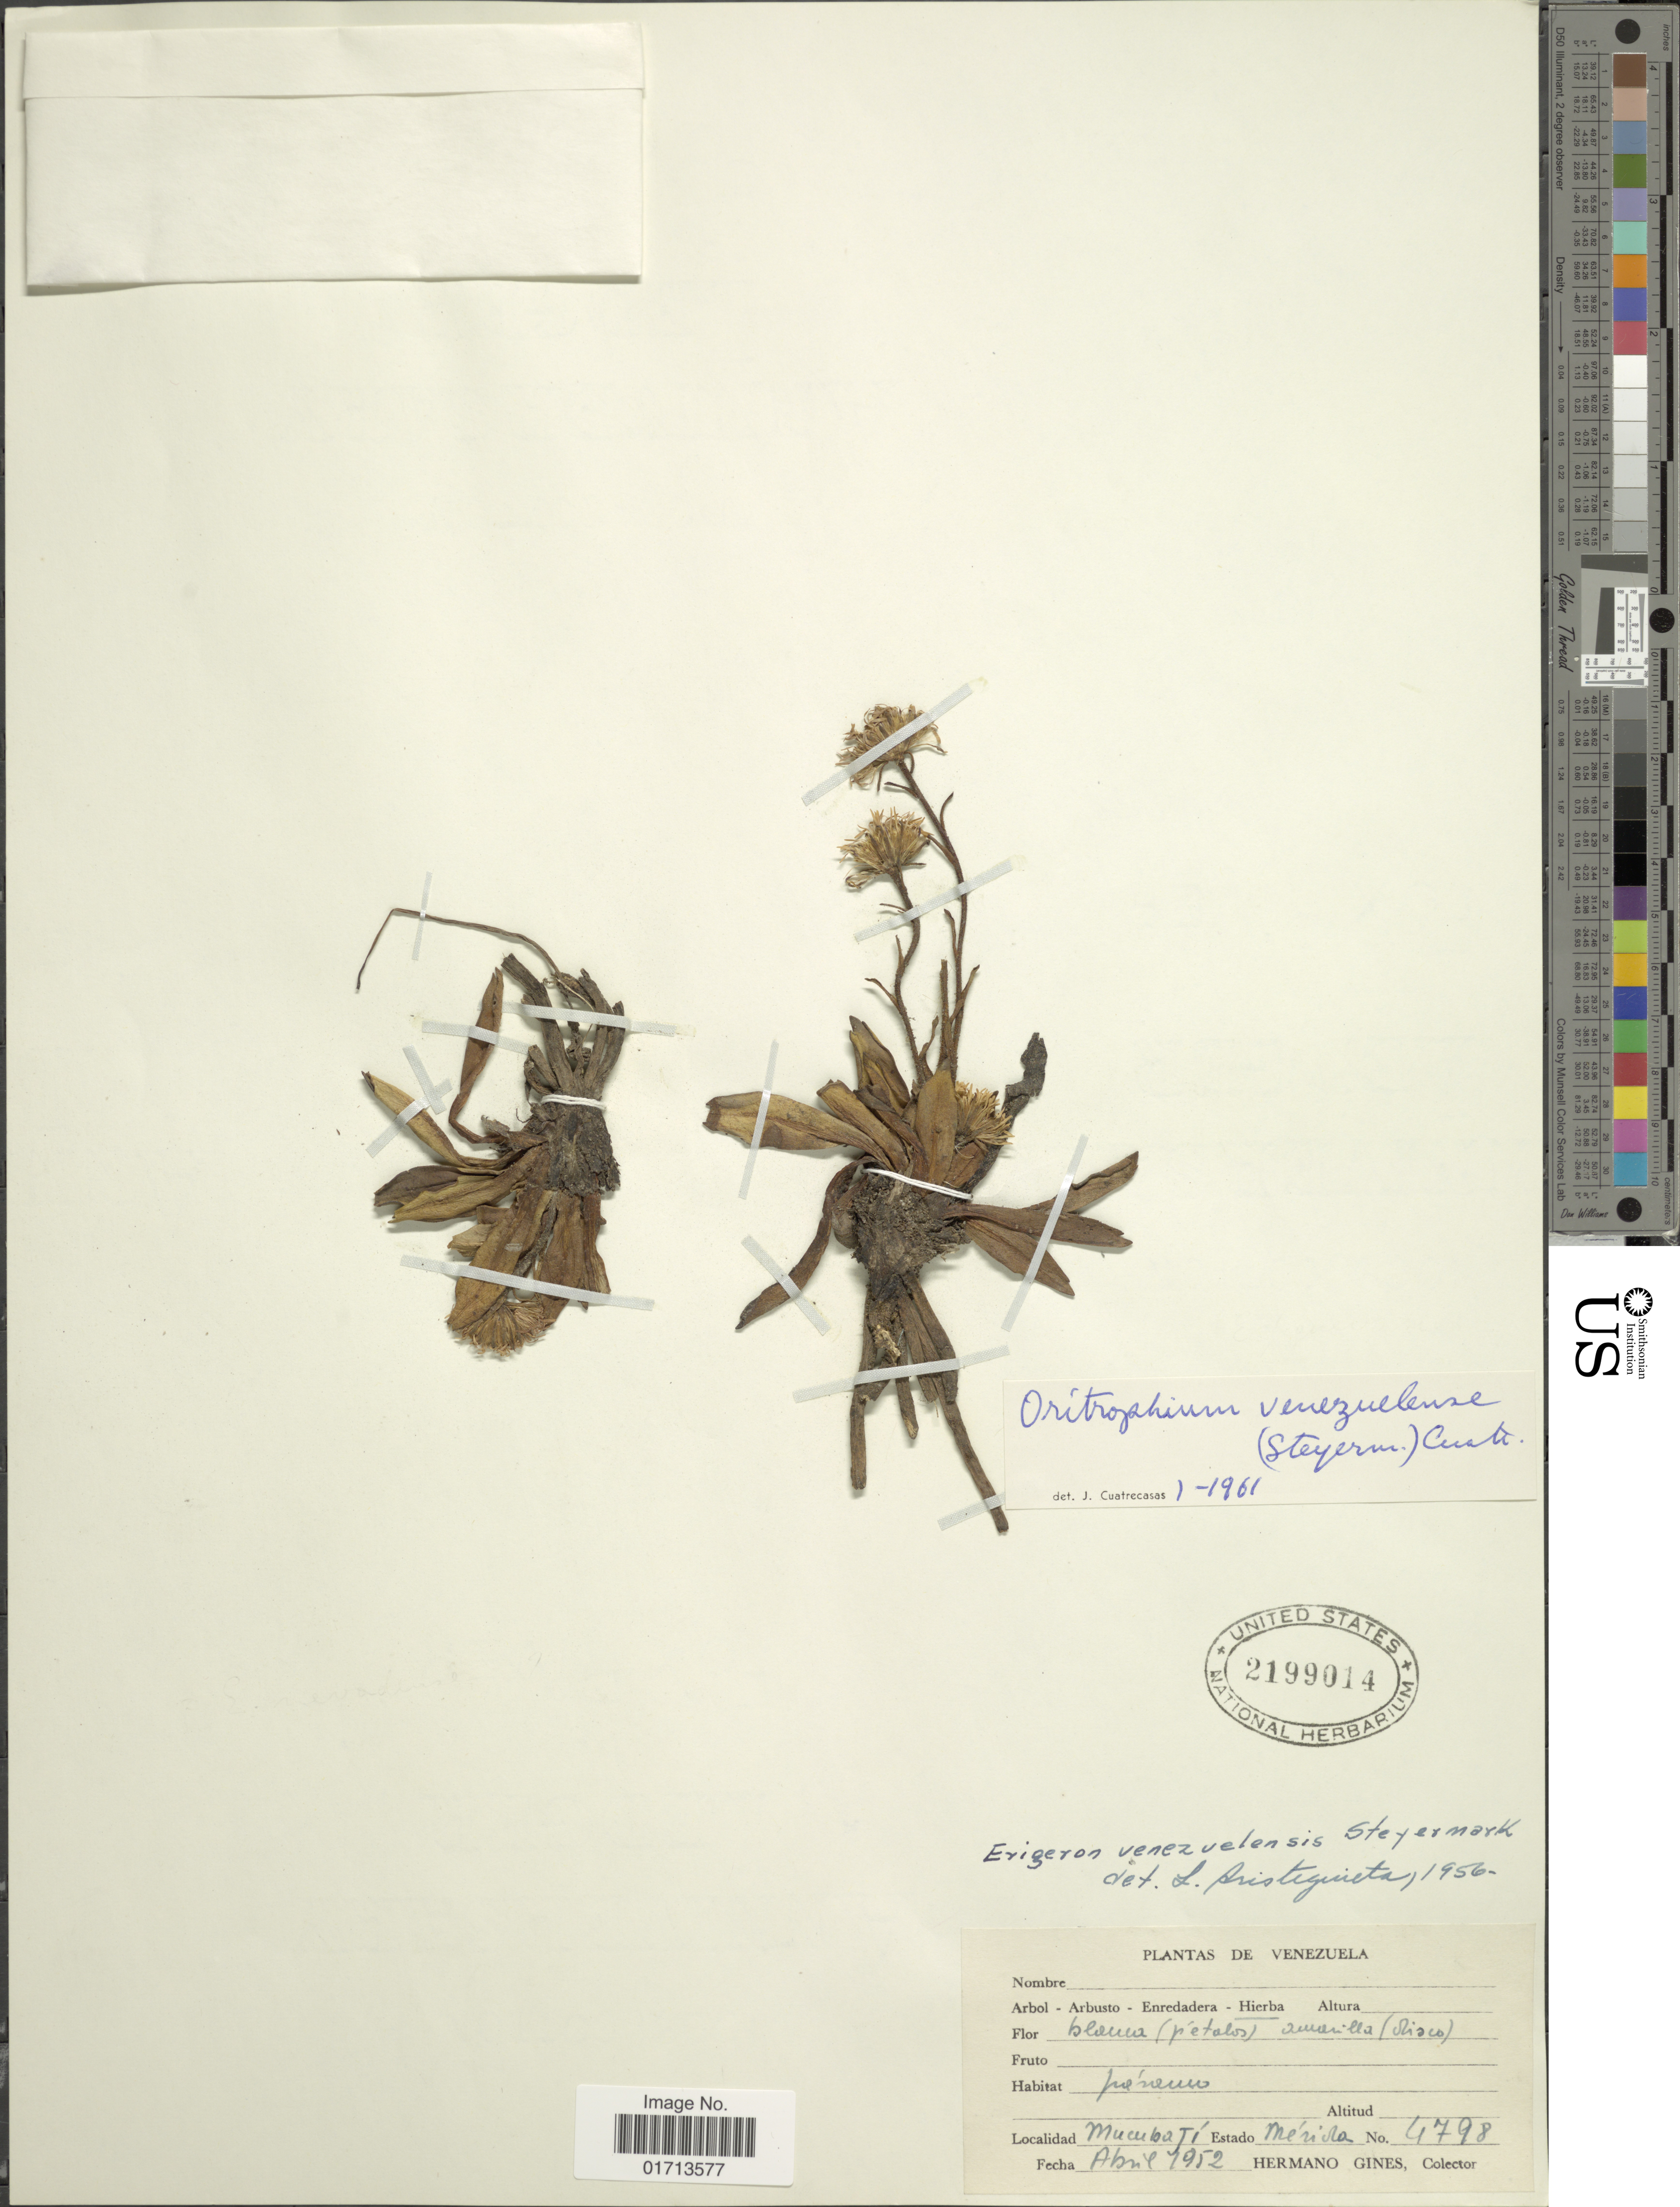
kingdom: Plantae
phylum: Tracheophyta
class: Magnoliopsida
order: Asterales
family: Asteraceae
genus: Oritrophium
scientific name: Oritrophium venezuelense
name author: (Steyerm.) Cuatrec.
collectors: Bro. Gines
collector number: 4798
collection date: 1952-04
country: Venezuela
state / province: Mérida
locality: Paramo, Mucubaji.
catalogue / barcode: US 2199014